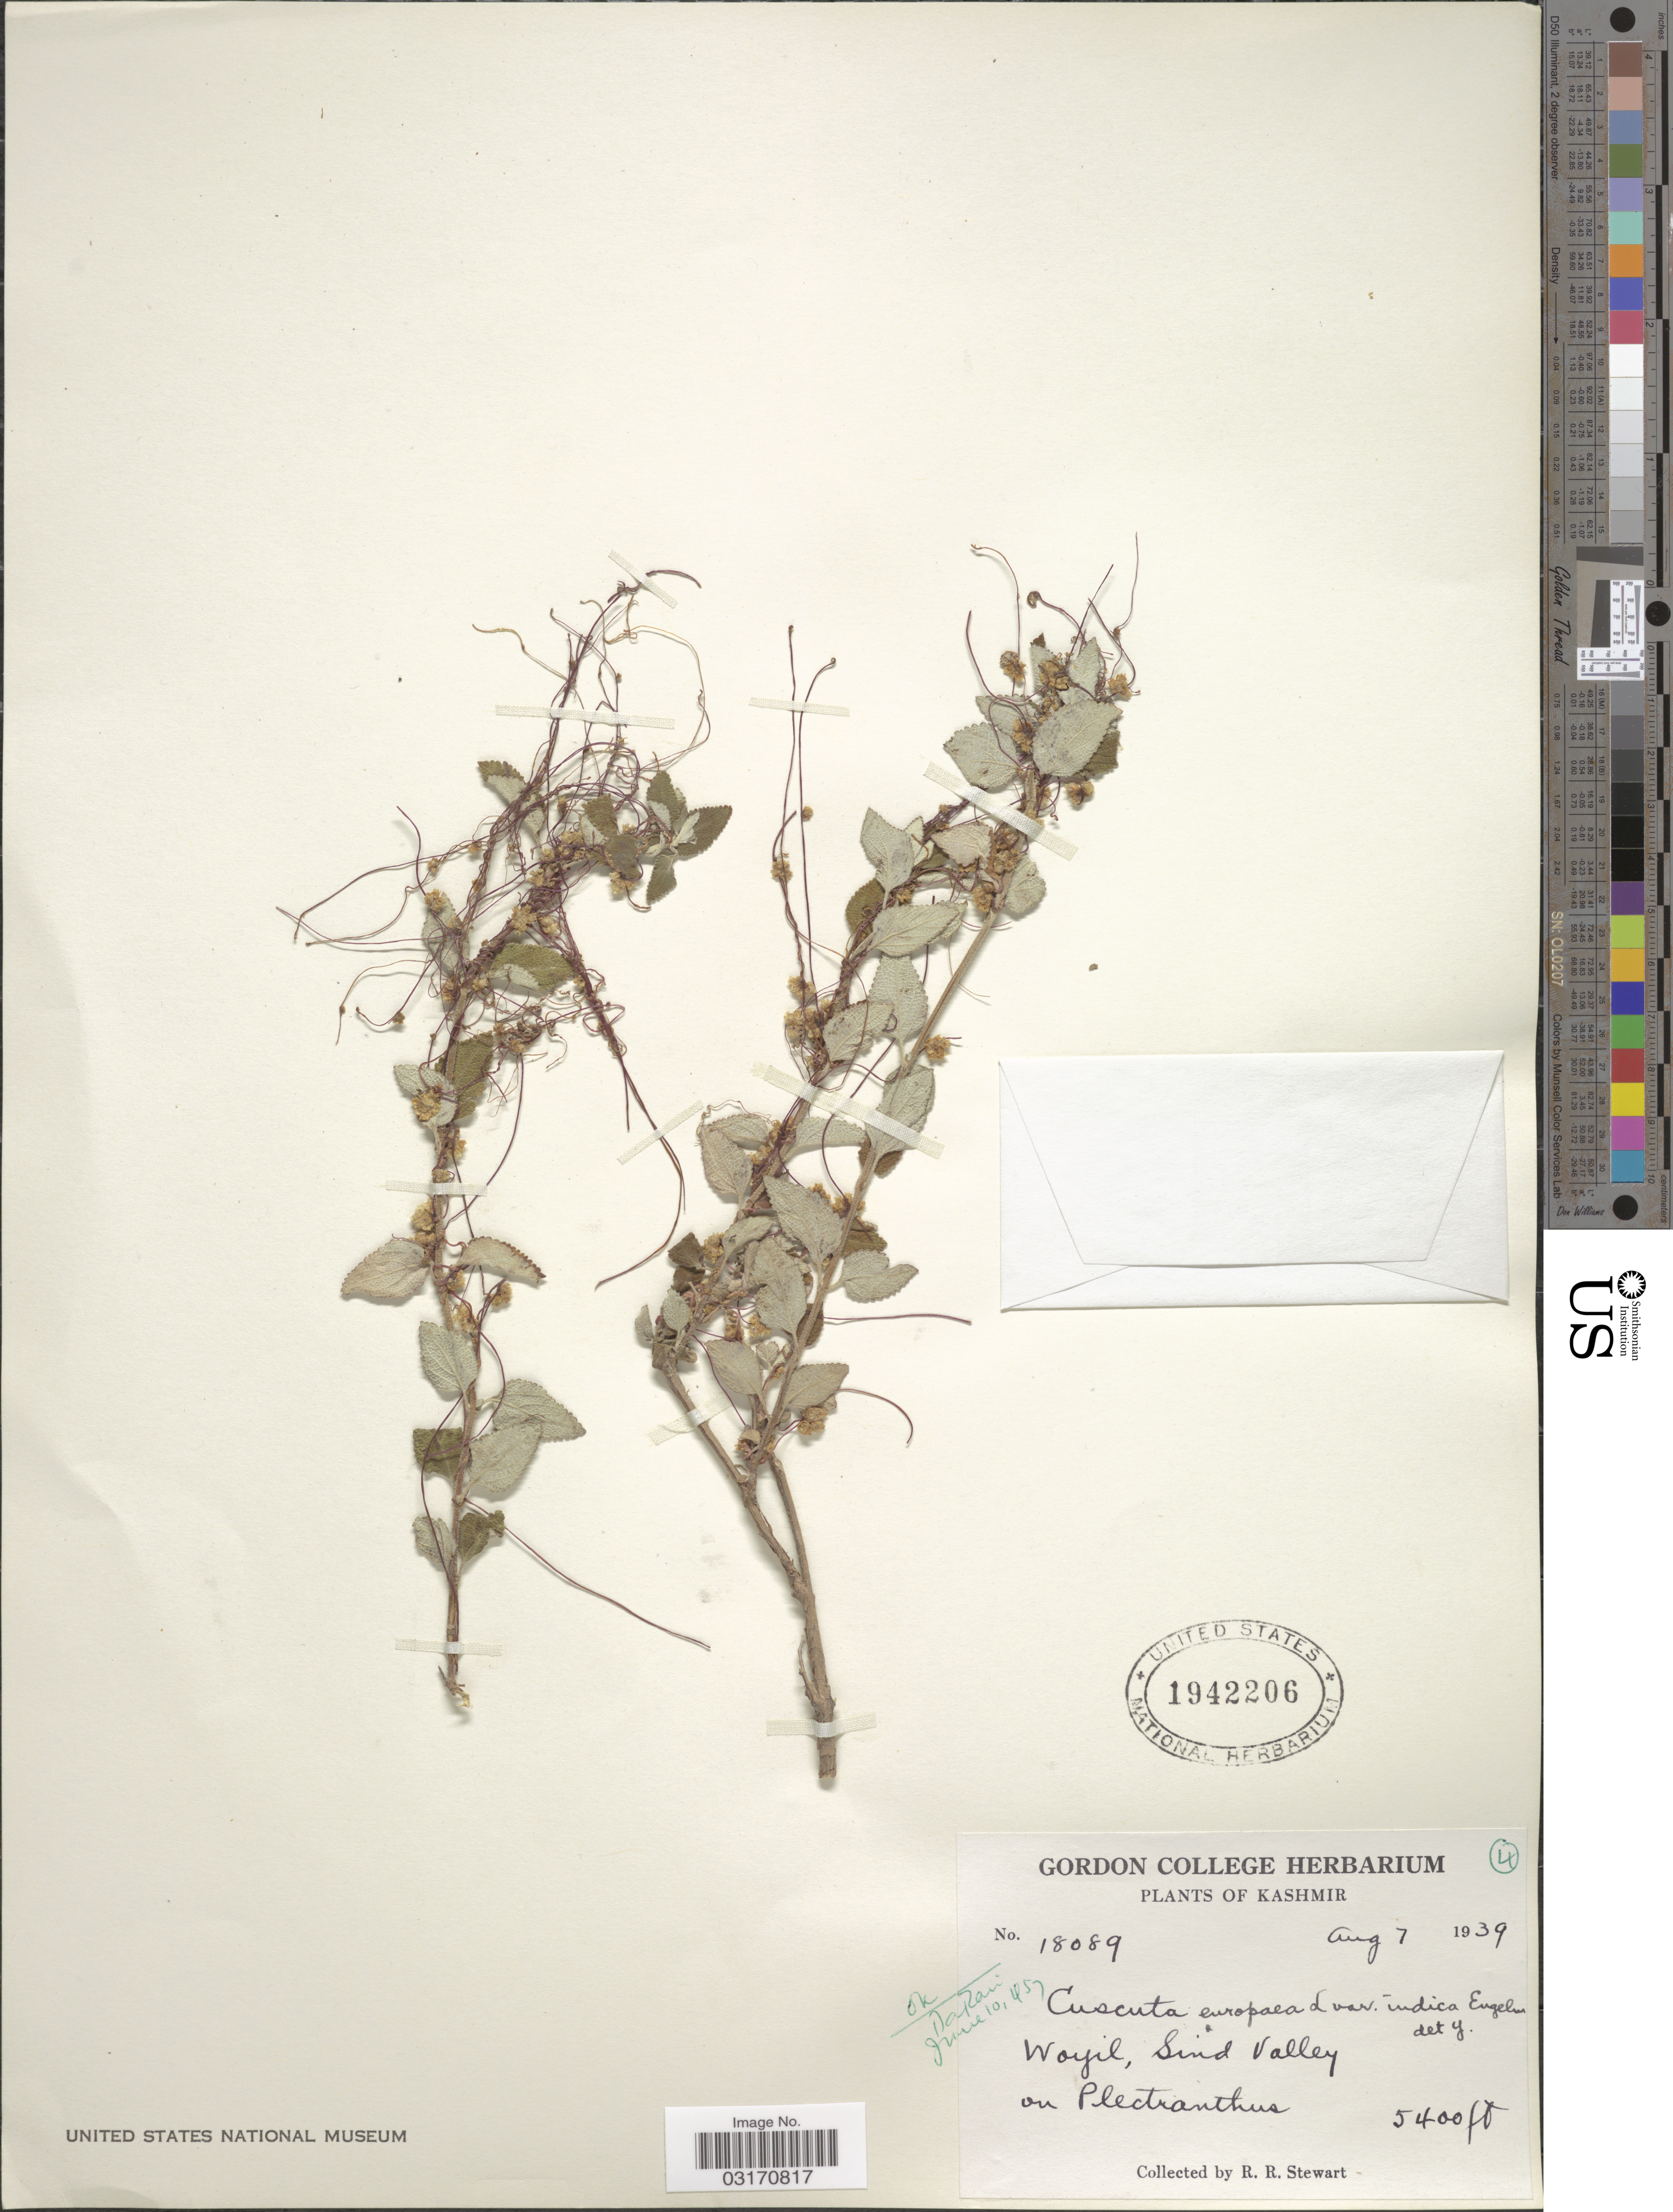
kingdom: Plantae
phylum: Tracheophyta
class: Magnoliopsida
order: Solanales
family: Convolvulaceae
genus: Cuscuta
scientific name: Cuscuta europaea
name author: L.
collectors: R. Stewart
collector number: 18089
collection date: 1939-08-07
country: India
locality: Kashmir. Woyil, Sind Valley.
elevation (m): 1646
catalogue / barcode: US 1942206